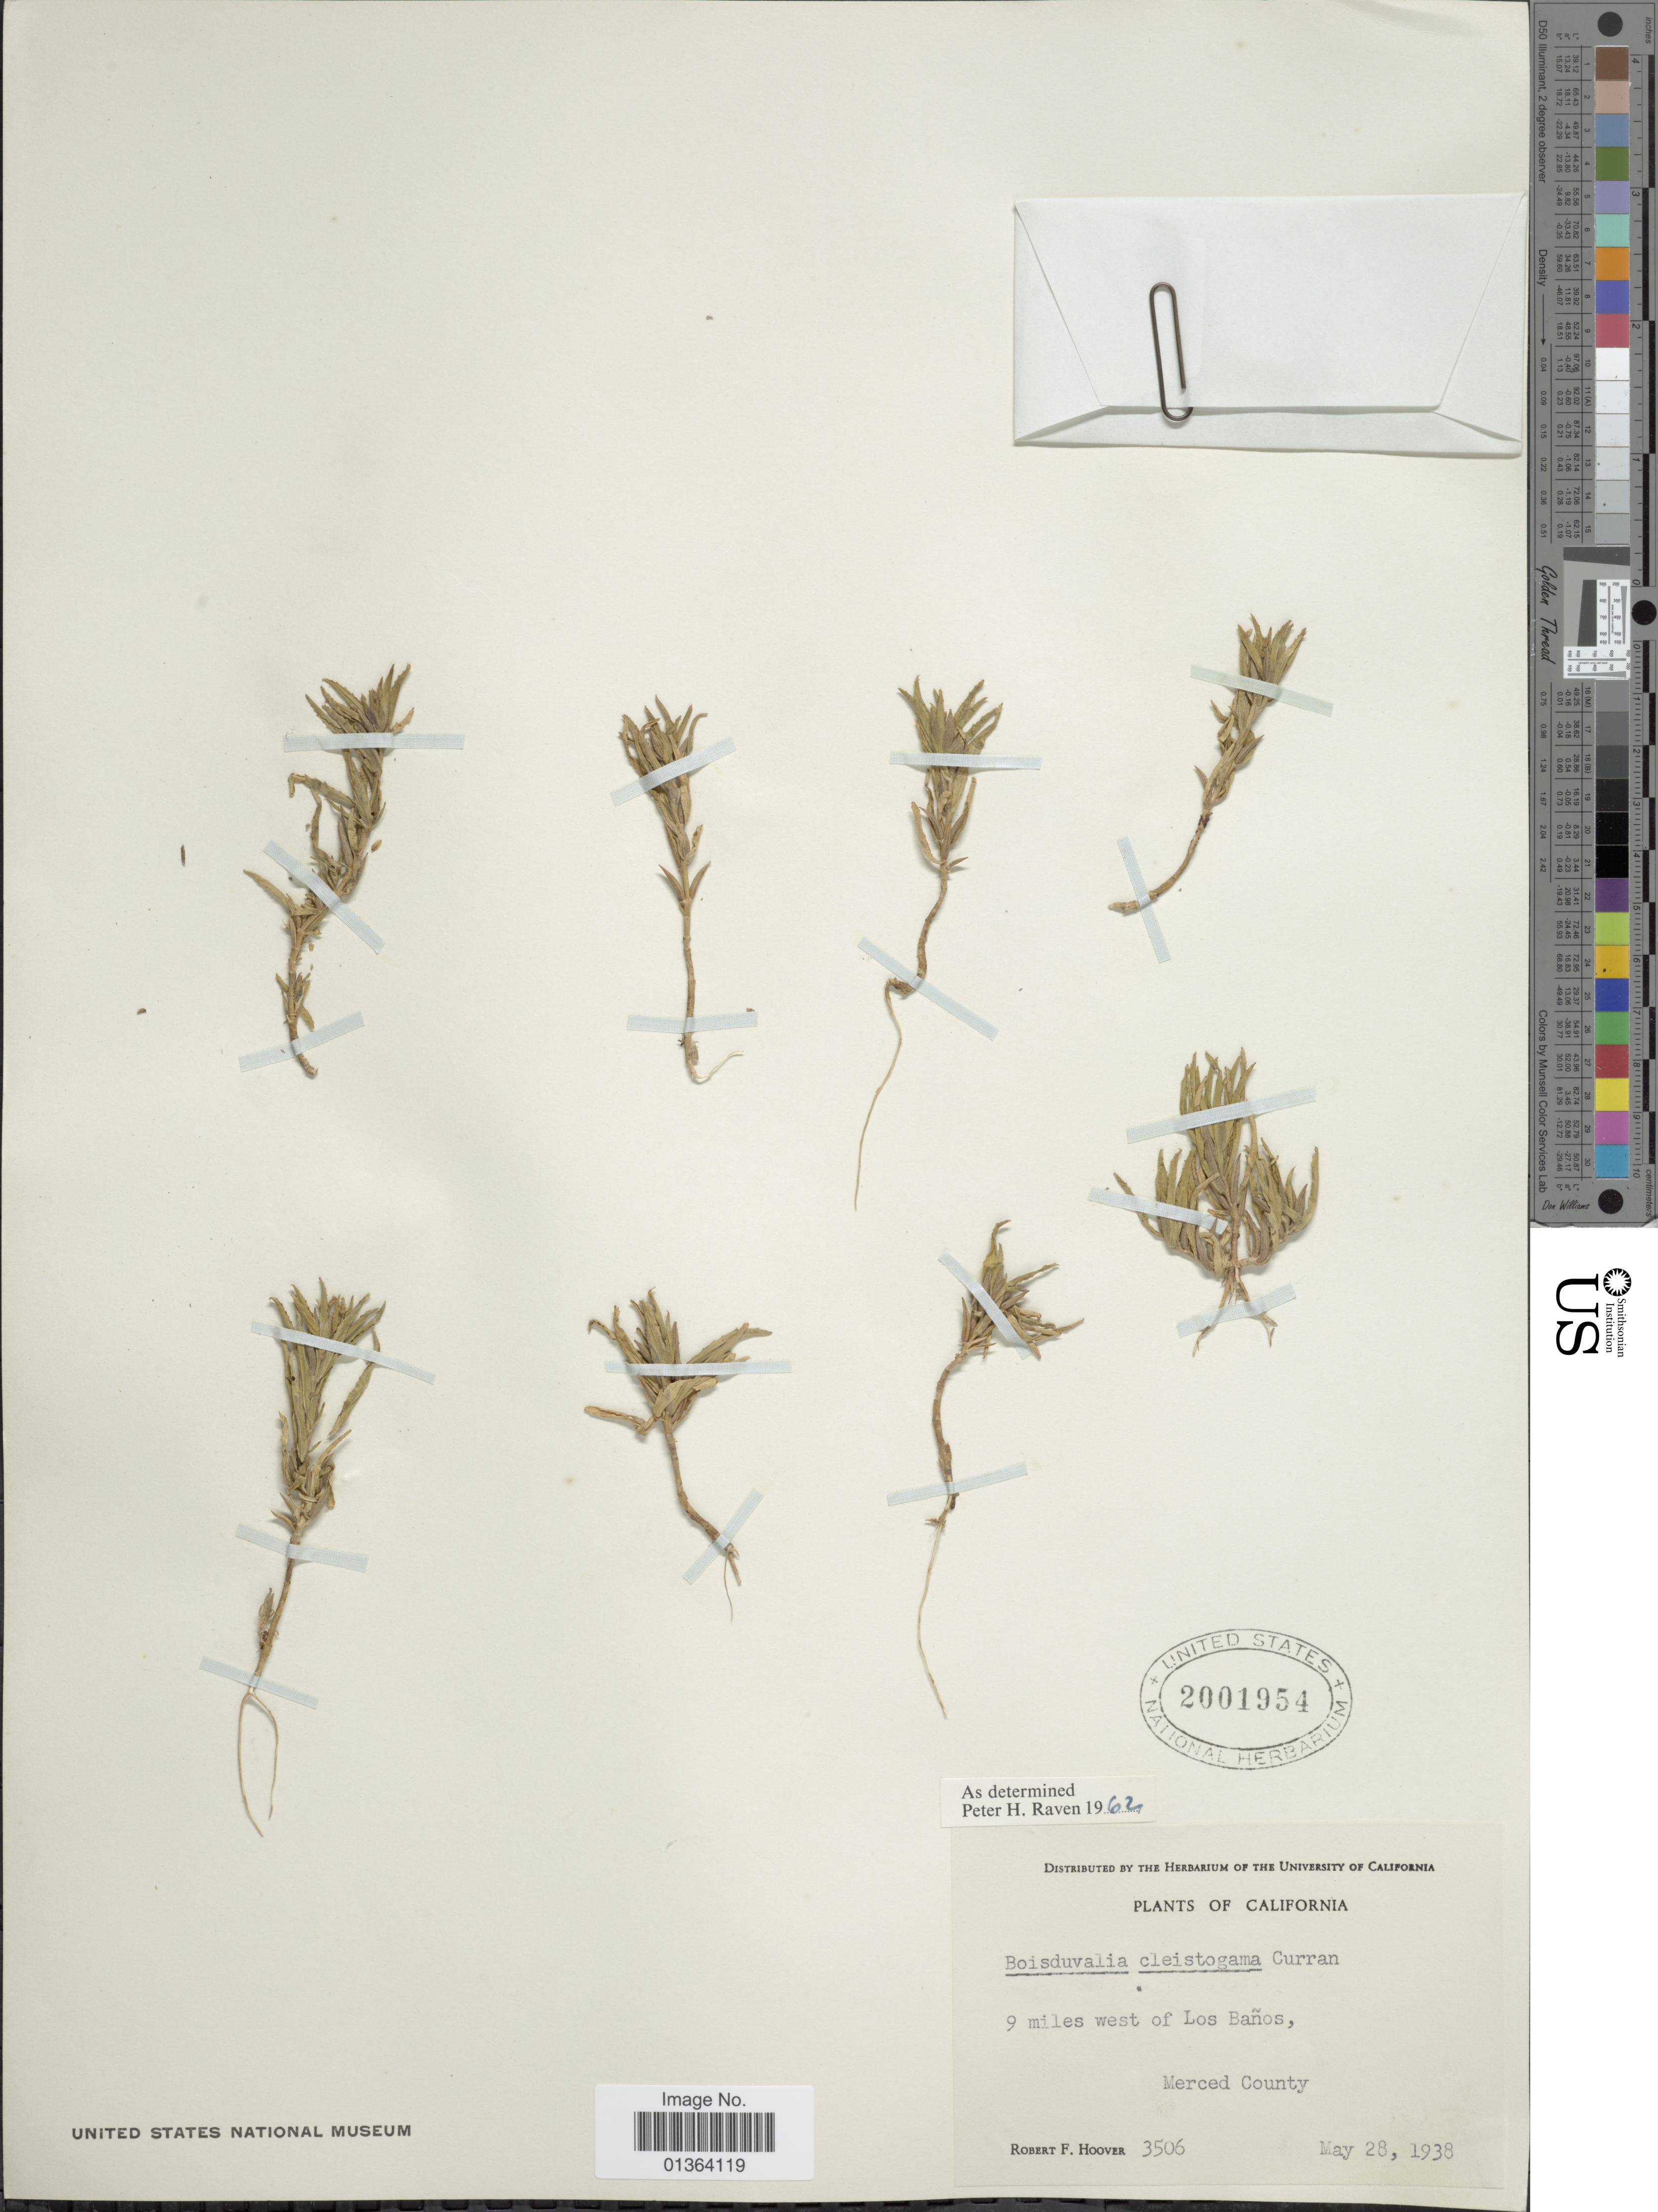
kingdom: Plantae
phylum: Tracheophyta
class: Magnoliopsida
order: Myrtales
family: Onagraceae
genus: Epilobium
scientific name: Epilobium cleistogamum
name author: (Curran) Hoch & P.H. Raven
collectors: R. F. Hoover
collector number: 3506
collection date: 1938-05-28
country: United States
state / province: California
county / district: Merced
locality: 9 miles west of Los Baños, Merced County.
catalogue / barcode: US 2001954